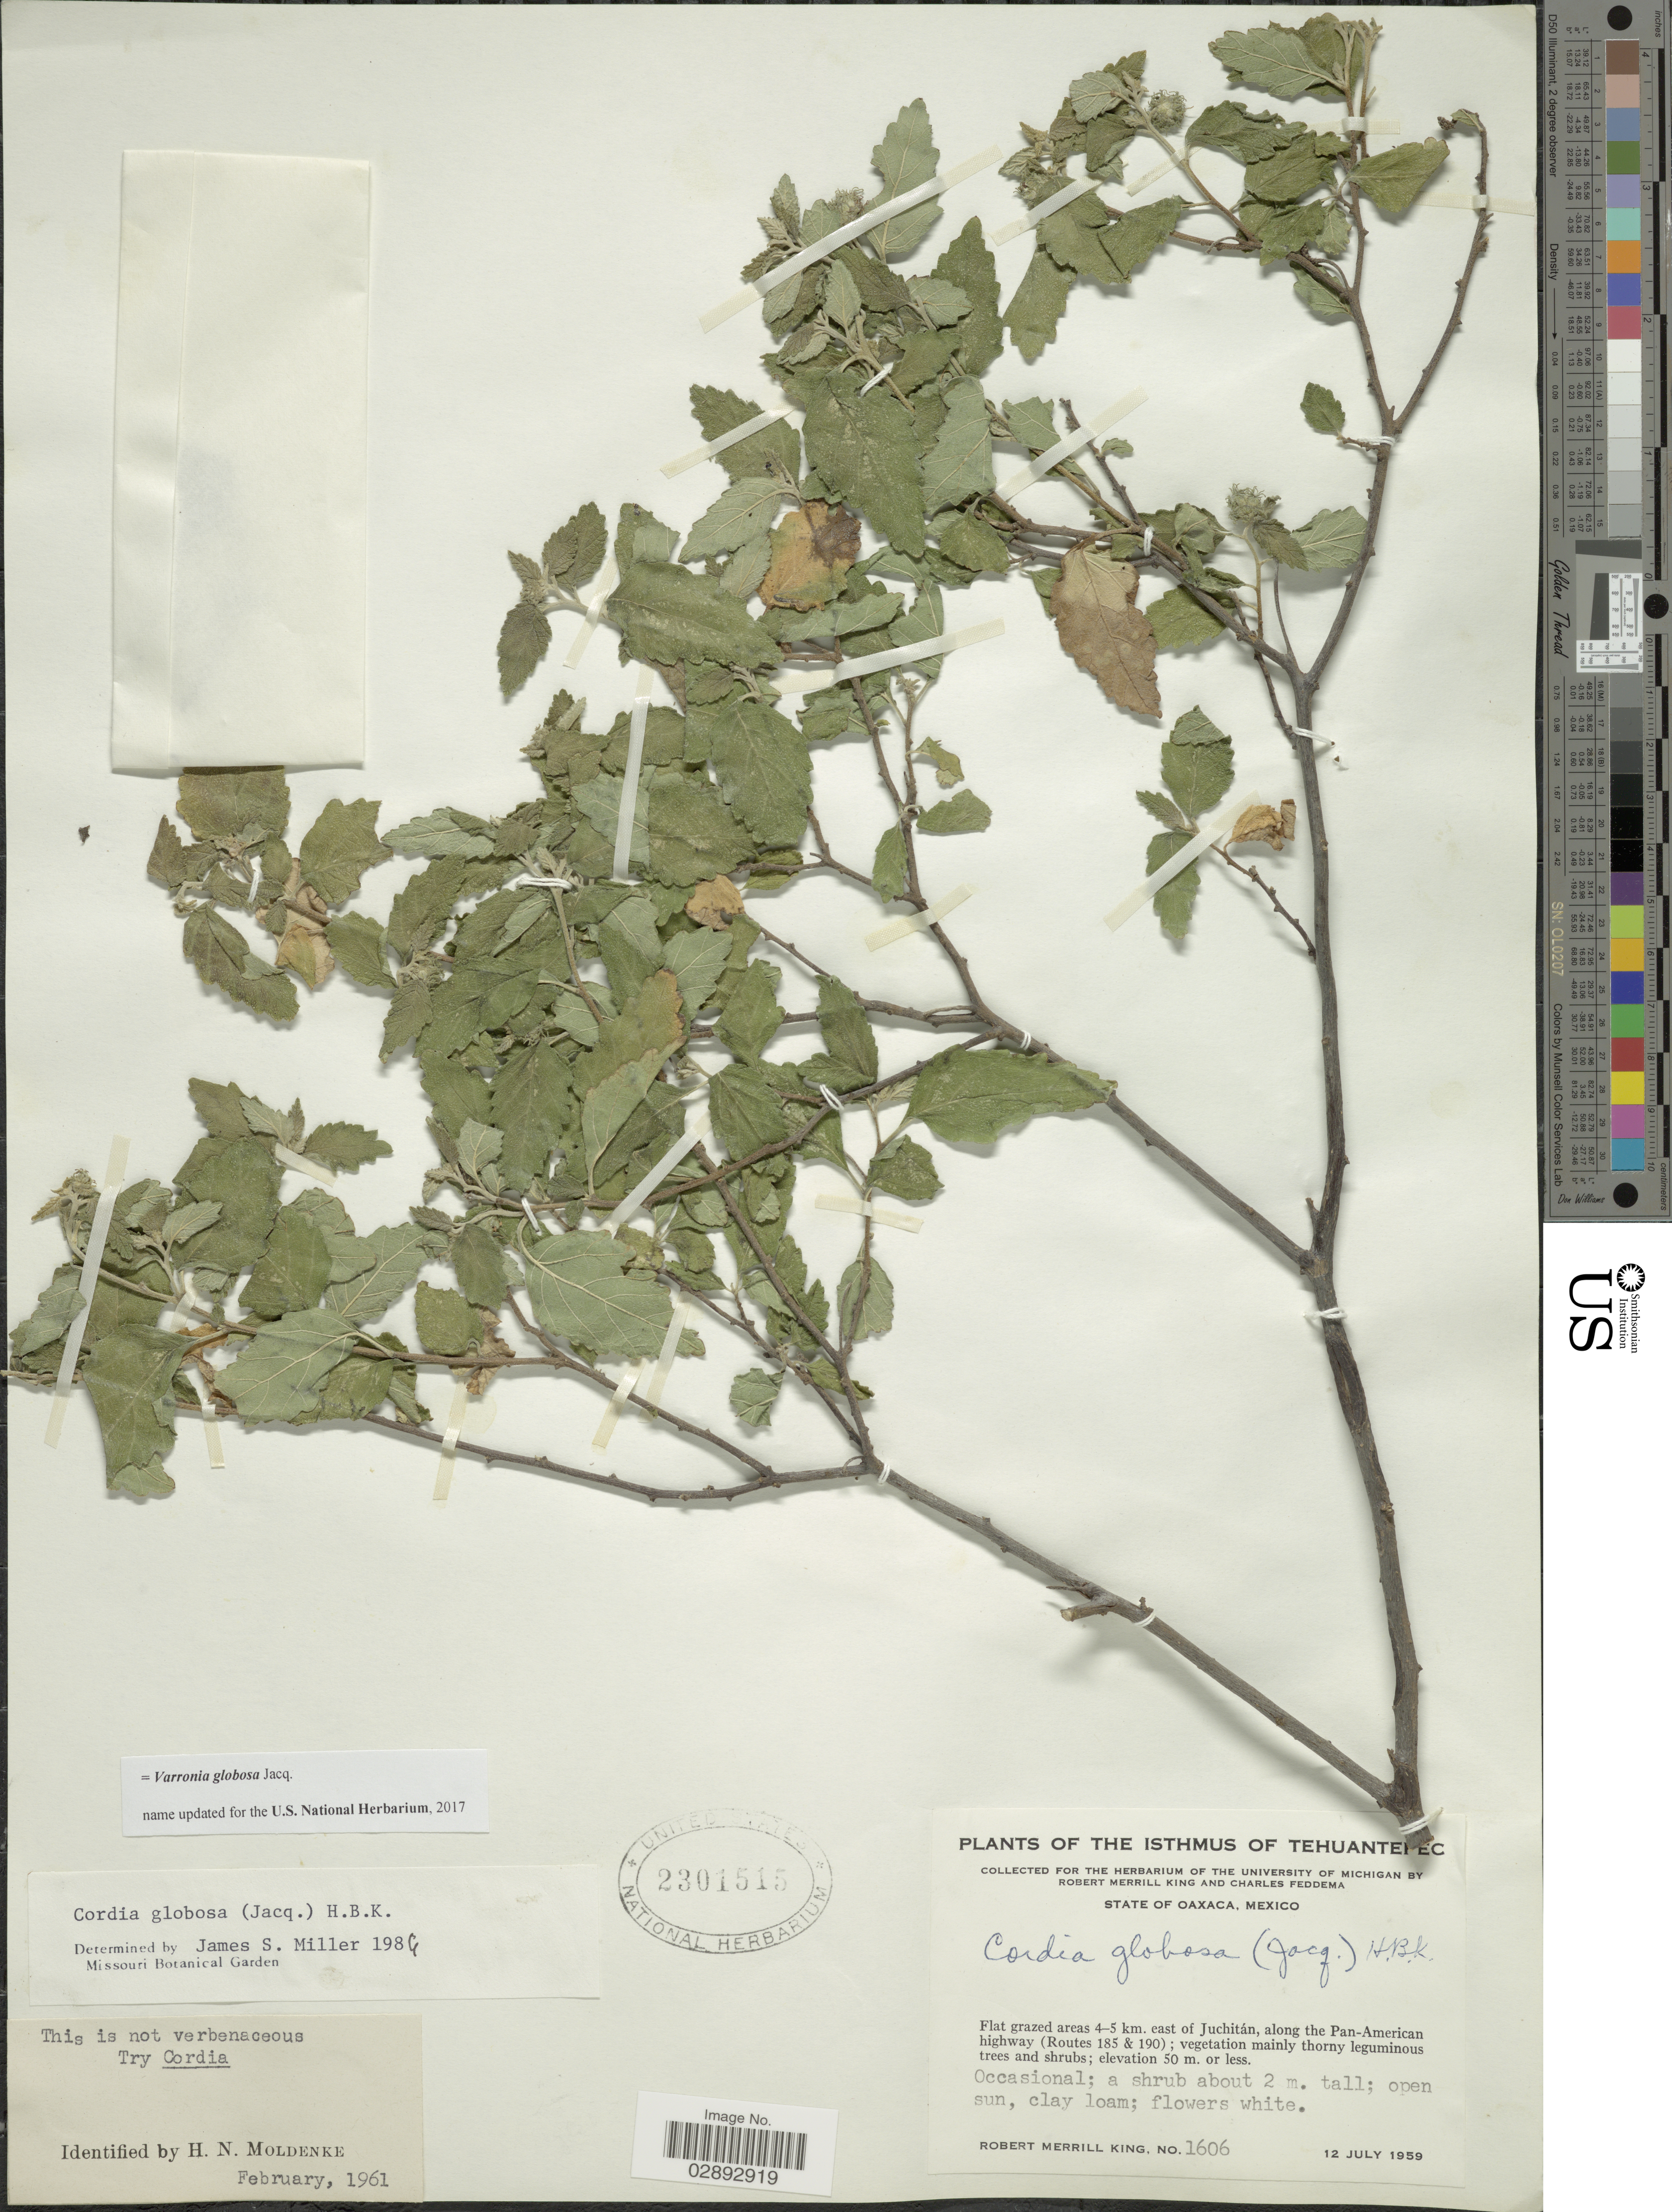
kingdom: Plantae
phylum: Tracheophyta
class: Magnoliopsida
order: Boraginales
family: Cordiaceae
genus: Varronia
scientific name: Varronia globosa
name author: Jacq.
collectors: R. M. King & C. Feddema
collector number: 1606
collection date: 1959-07-12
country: Mexico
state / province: Oaxaca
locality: Isthmus of Tehuantepec. State of Oaxaca. Flat grazed areas 4-5 km. east of Juchitán, along the Pan-American highway (Routes 185 & 190).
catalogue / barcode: US 2301515